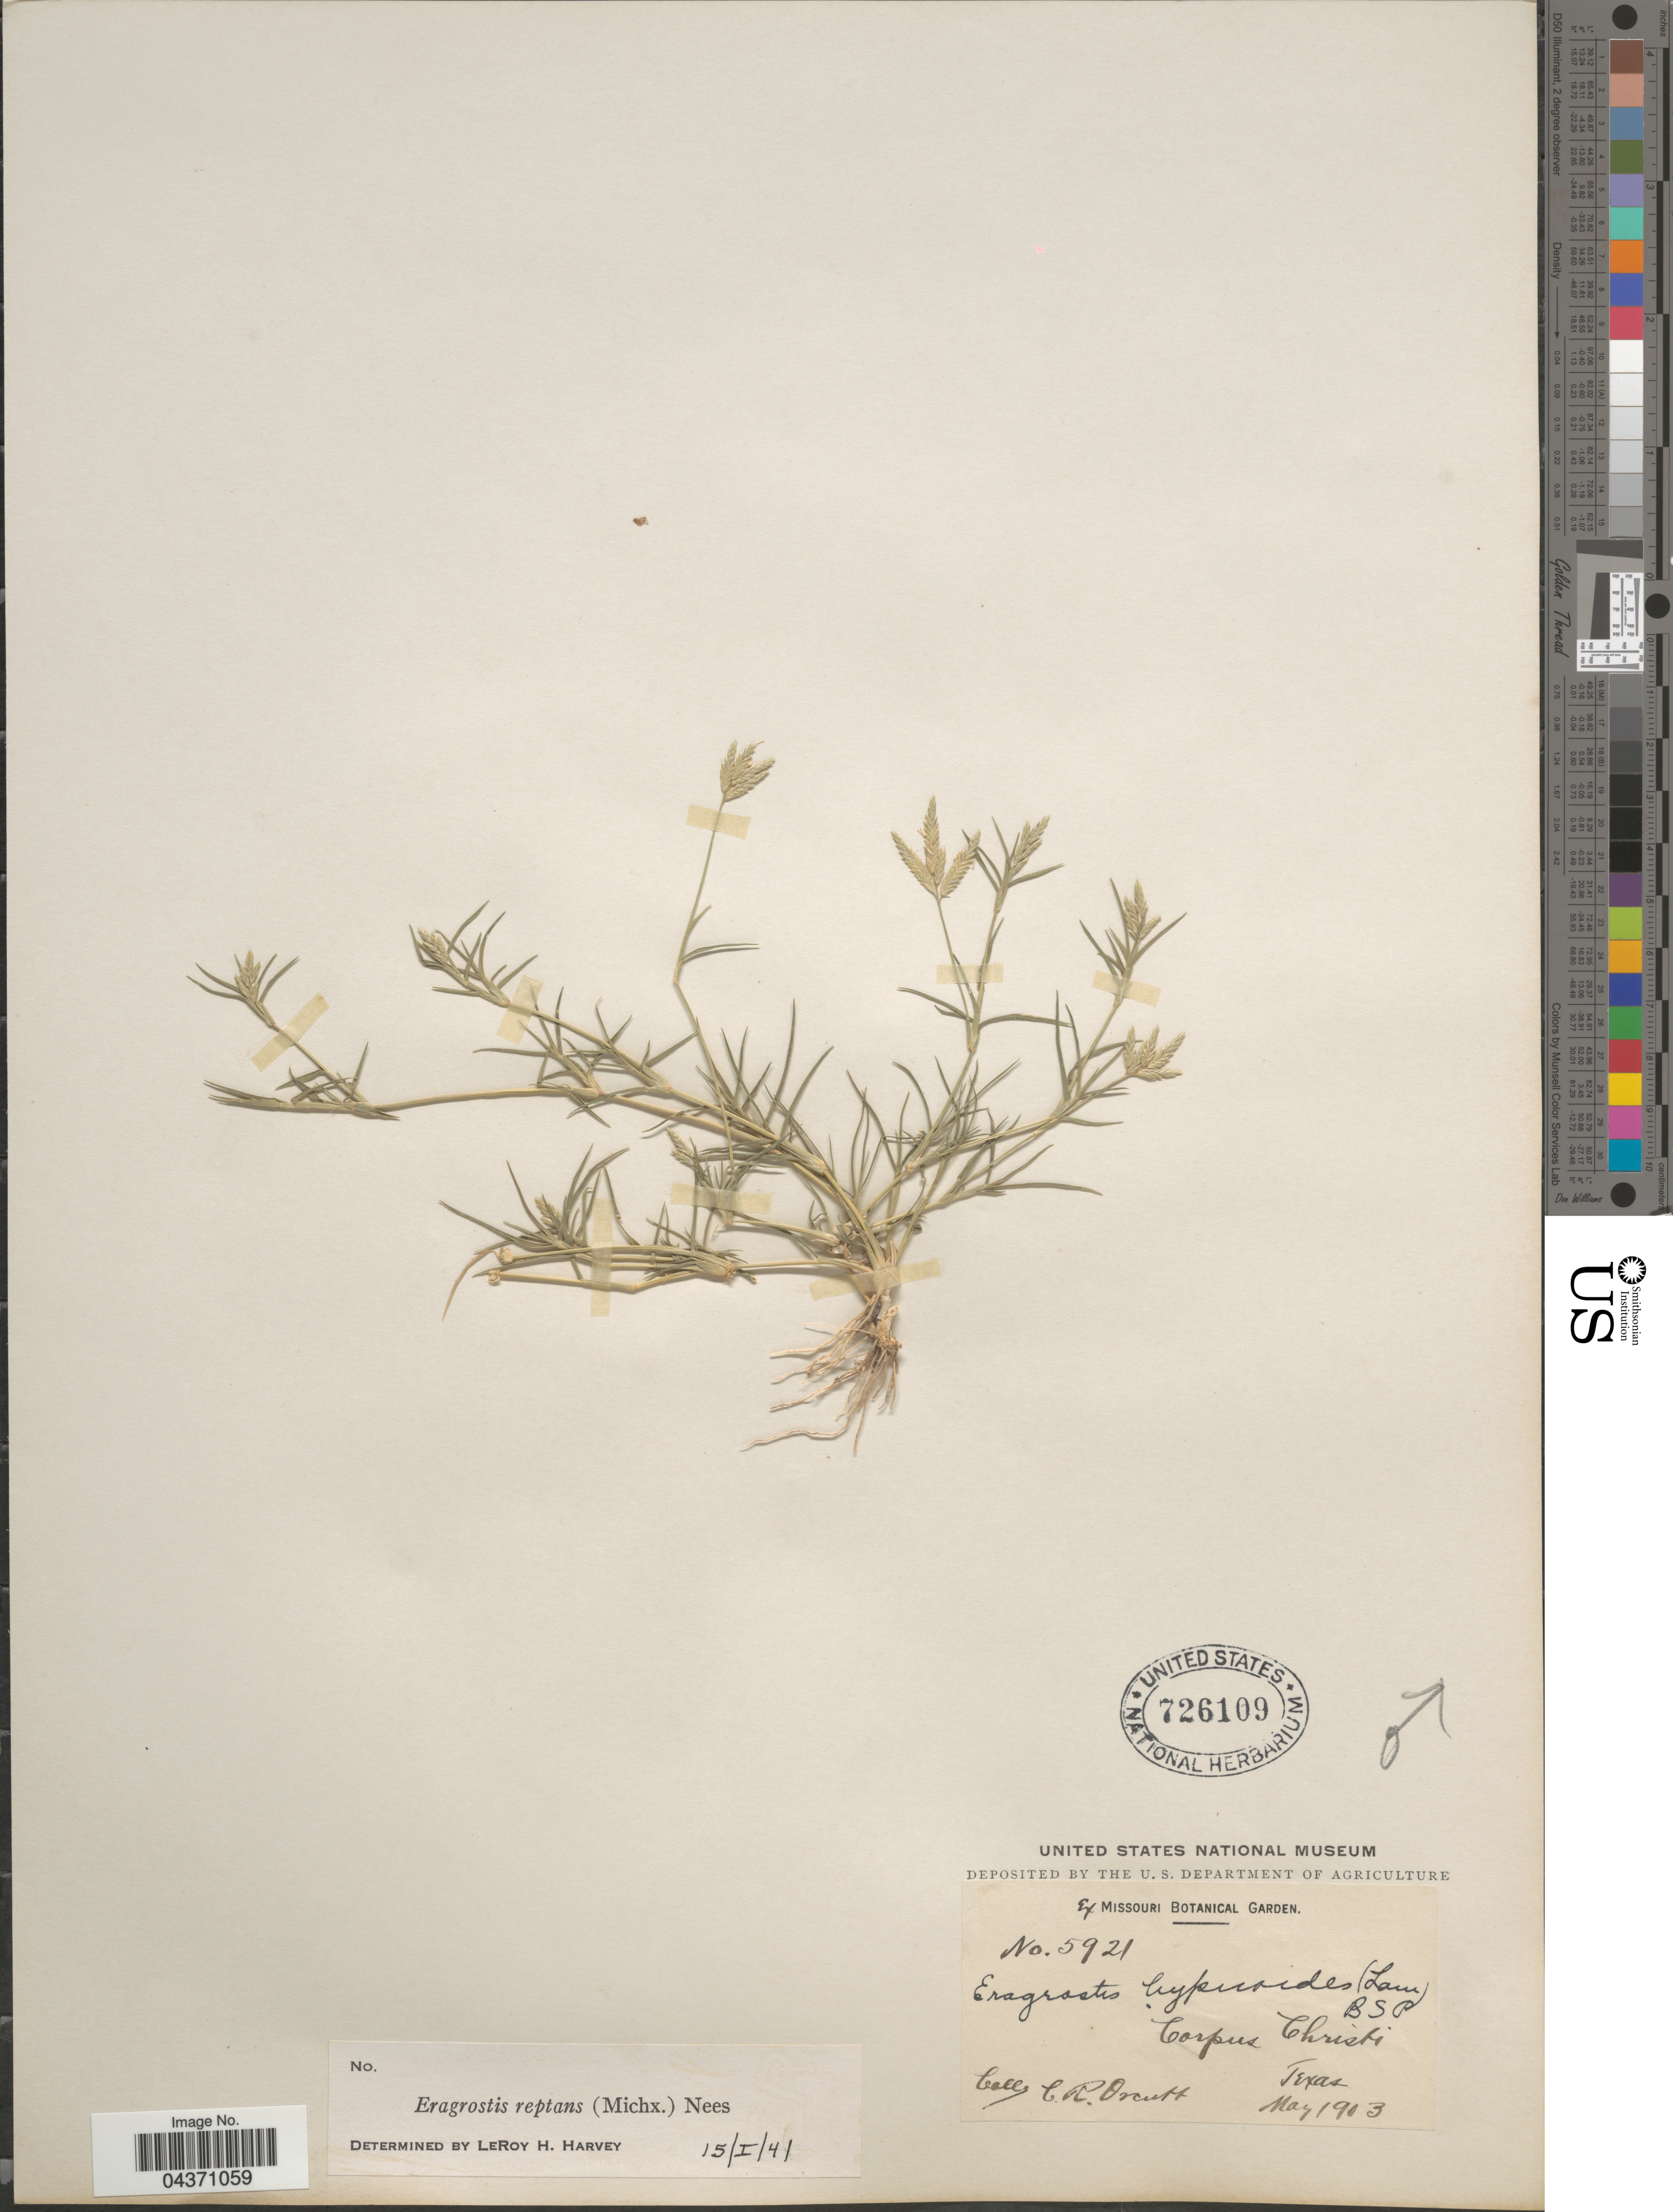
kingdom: Plantae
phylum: Tracheophyta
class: Liliopsida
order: Poales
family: Poaceae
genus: Eragrostis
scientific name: Eragrostis reptans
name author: (Michx.) Nees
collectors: C. R. Orcutt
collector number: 5921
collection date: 1903-05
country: United States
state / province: Texas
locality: Corpus Christi.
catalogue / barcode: US 726109